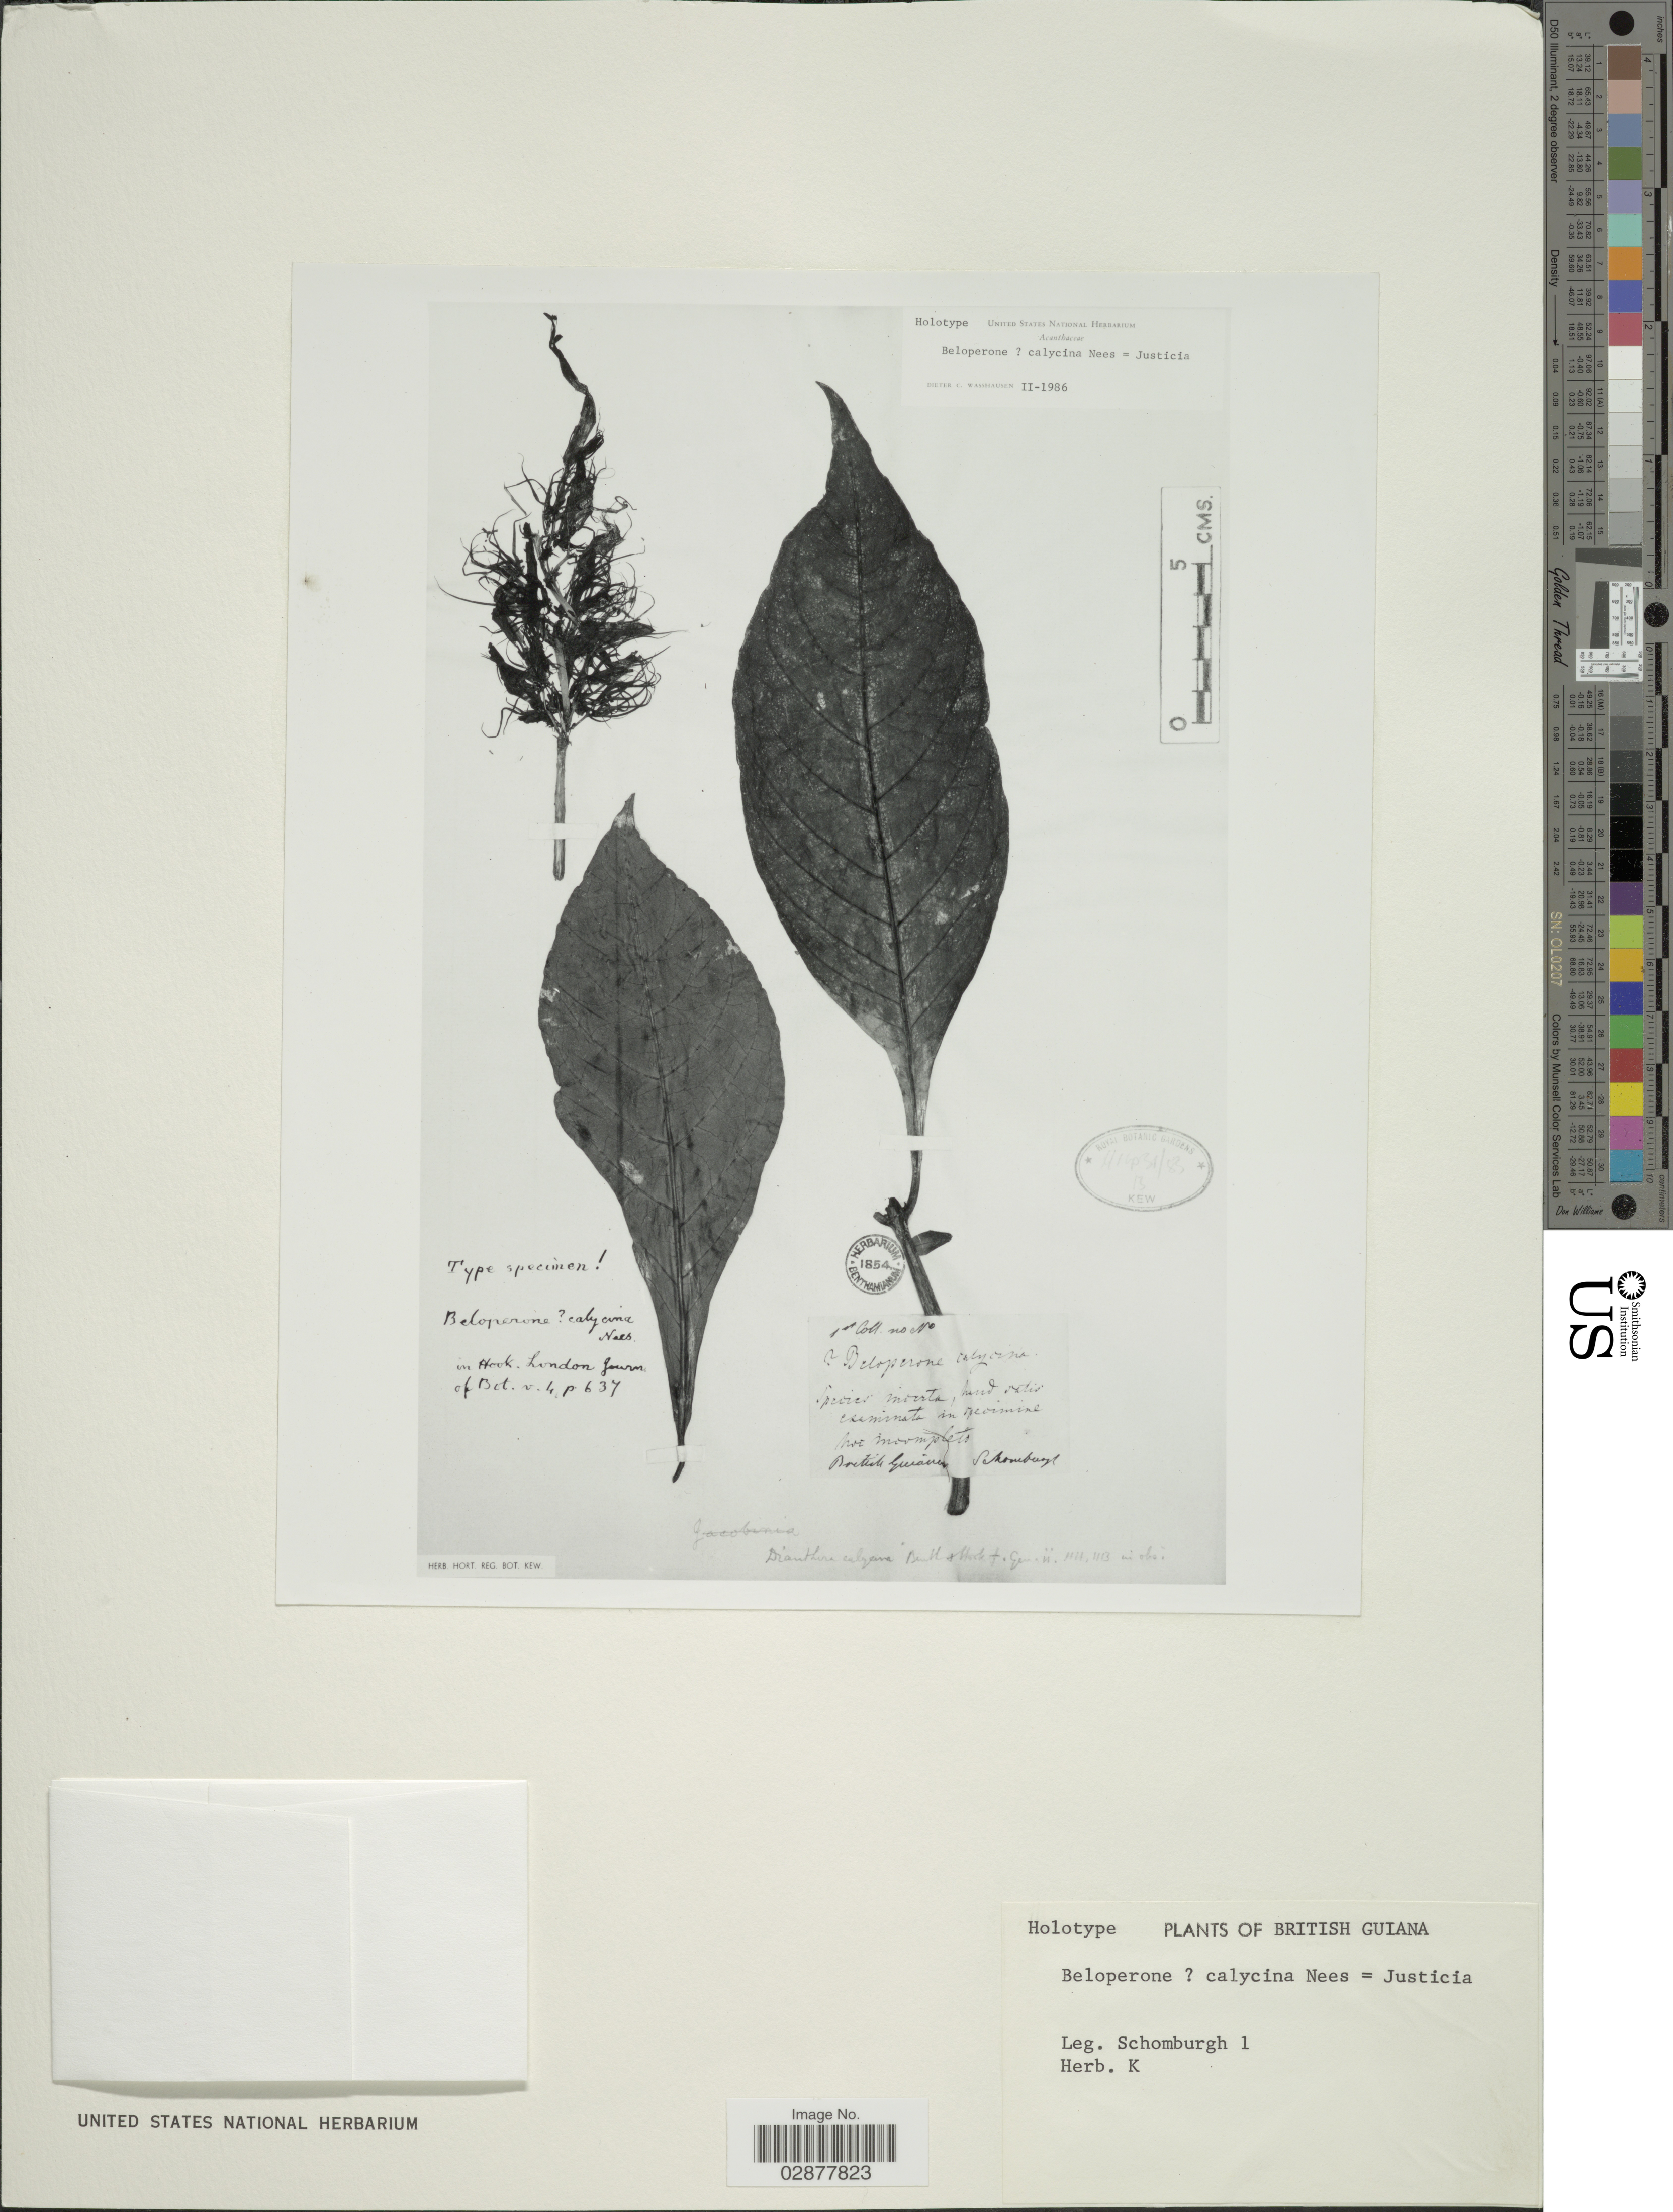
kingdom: Plantae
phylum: Tracheophyta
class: Magnoliopsida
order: Lamiales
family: Acanthaceae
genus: Justicia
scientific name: Justicia calycina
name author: (Nees) V.A.W. Graham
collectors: -. Schomburgh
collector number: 1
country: Guyana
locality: British Guiana.